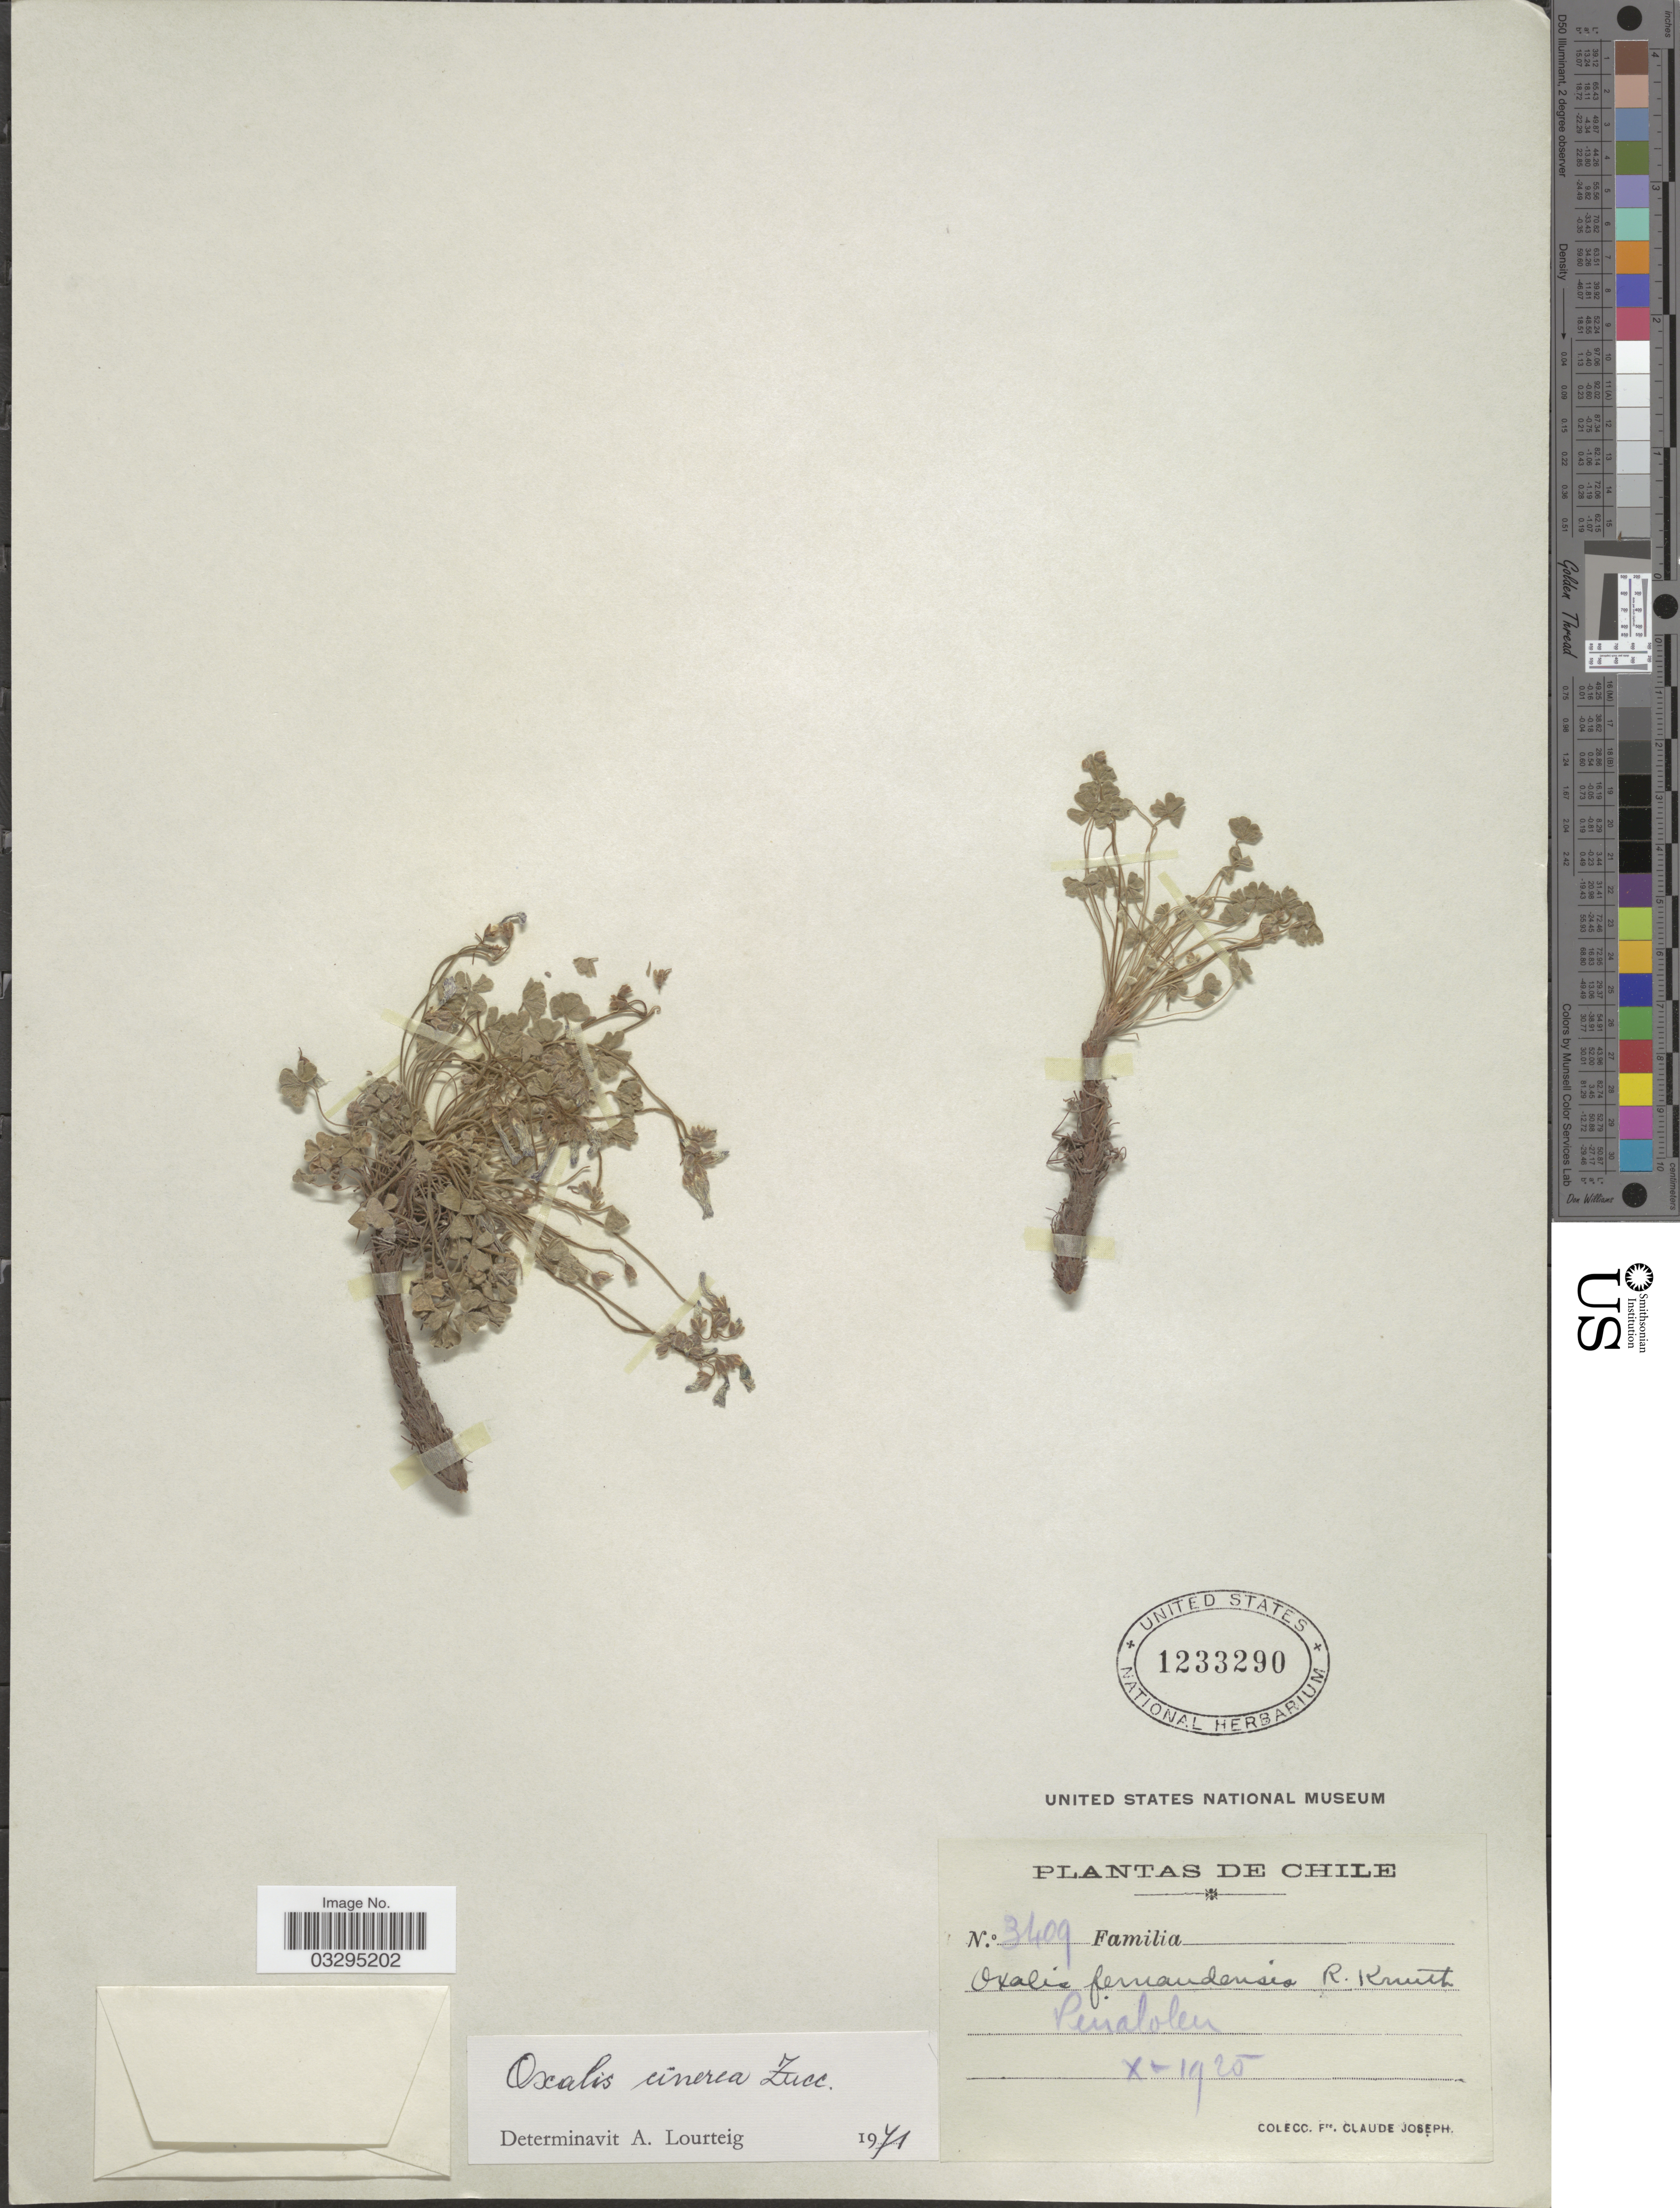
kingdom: Plantae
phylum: Tracheophyta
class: Magnoliopsida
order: Oxalidales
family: Oxalidaceae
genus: Oxalis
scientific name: Oxalis cinerea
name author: Zucc.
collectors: Bro. Claude-Joseph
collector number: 3409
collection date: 1925-10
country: Chile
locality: Penalolen.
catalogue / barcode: US 1233290